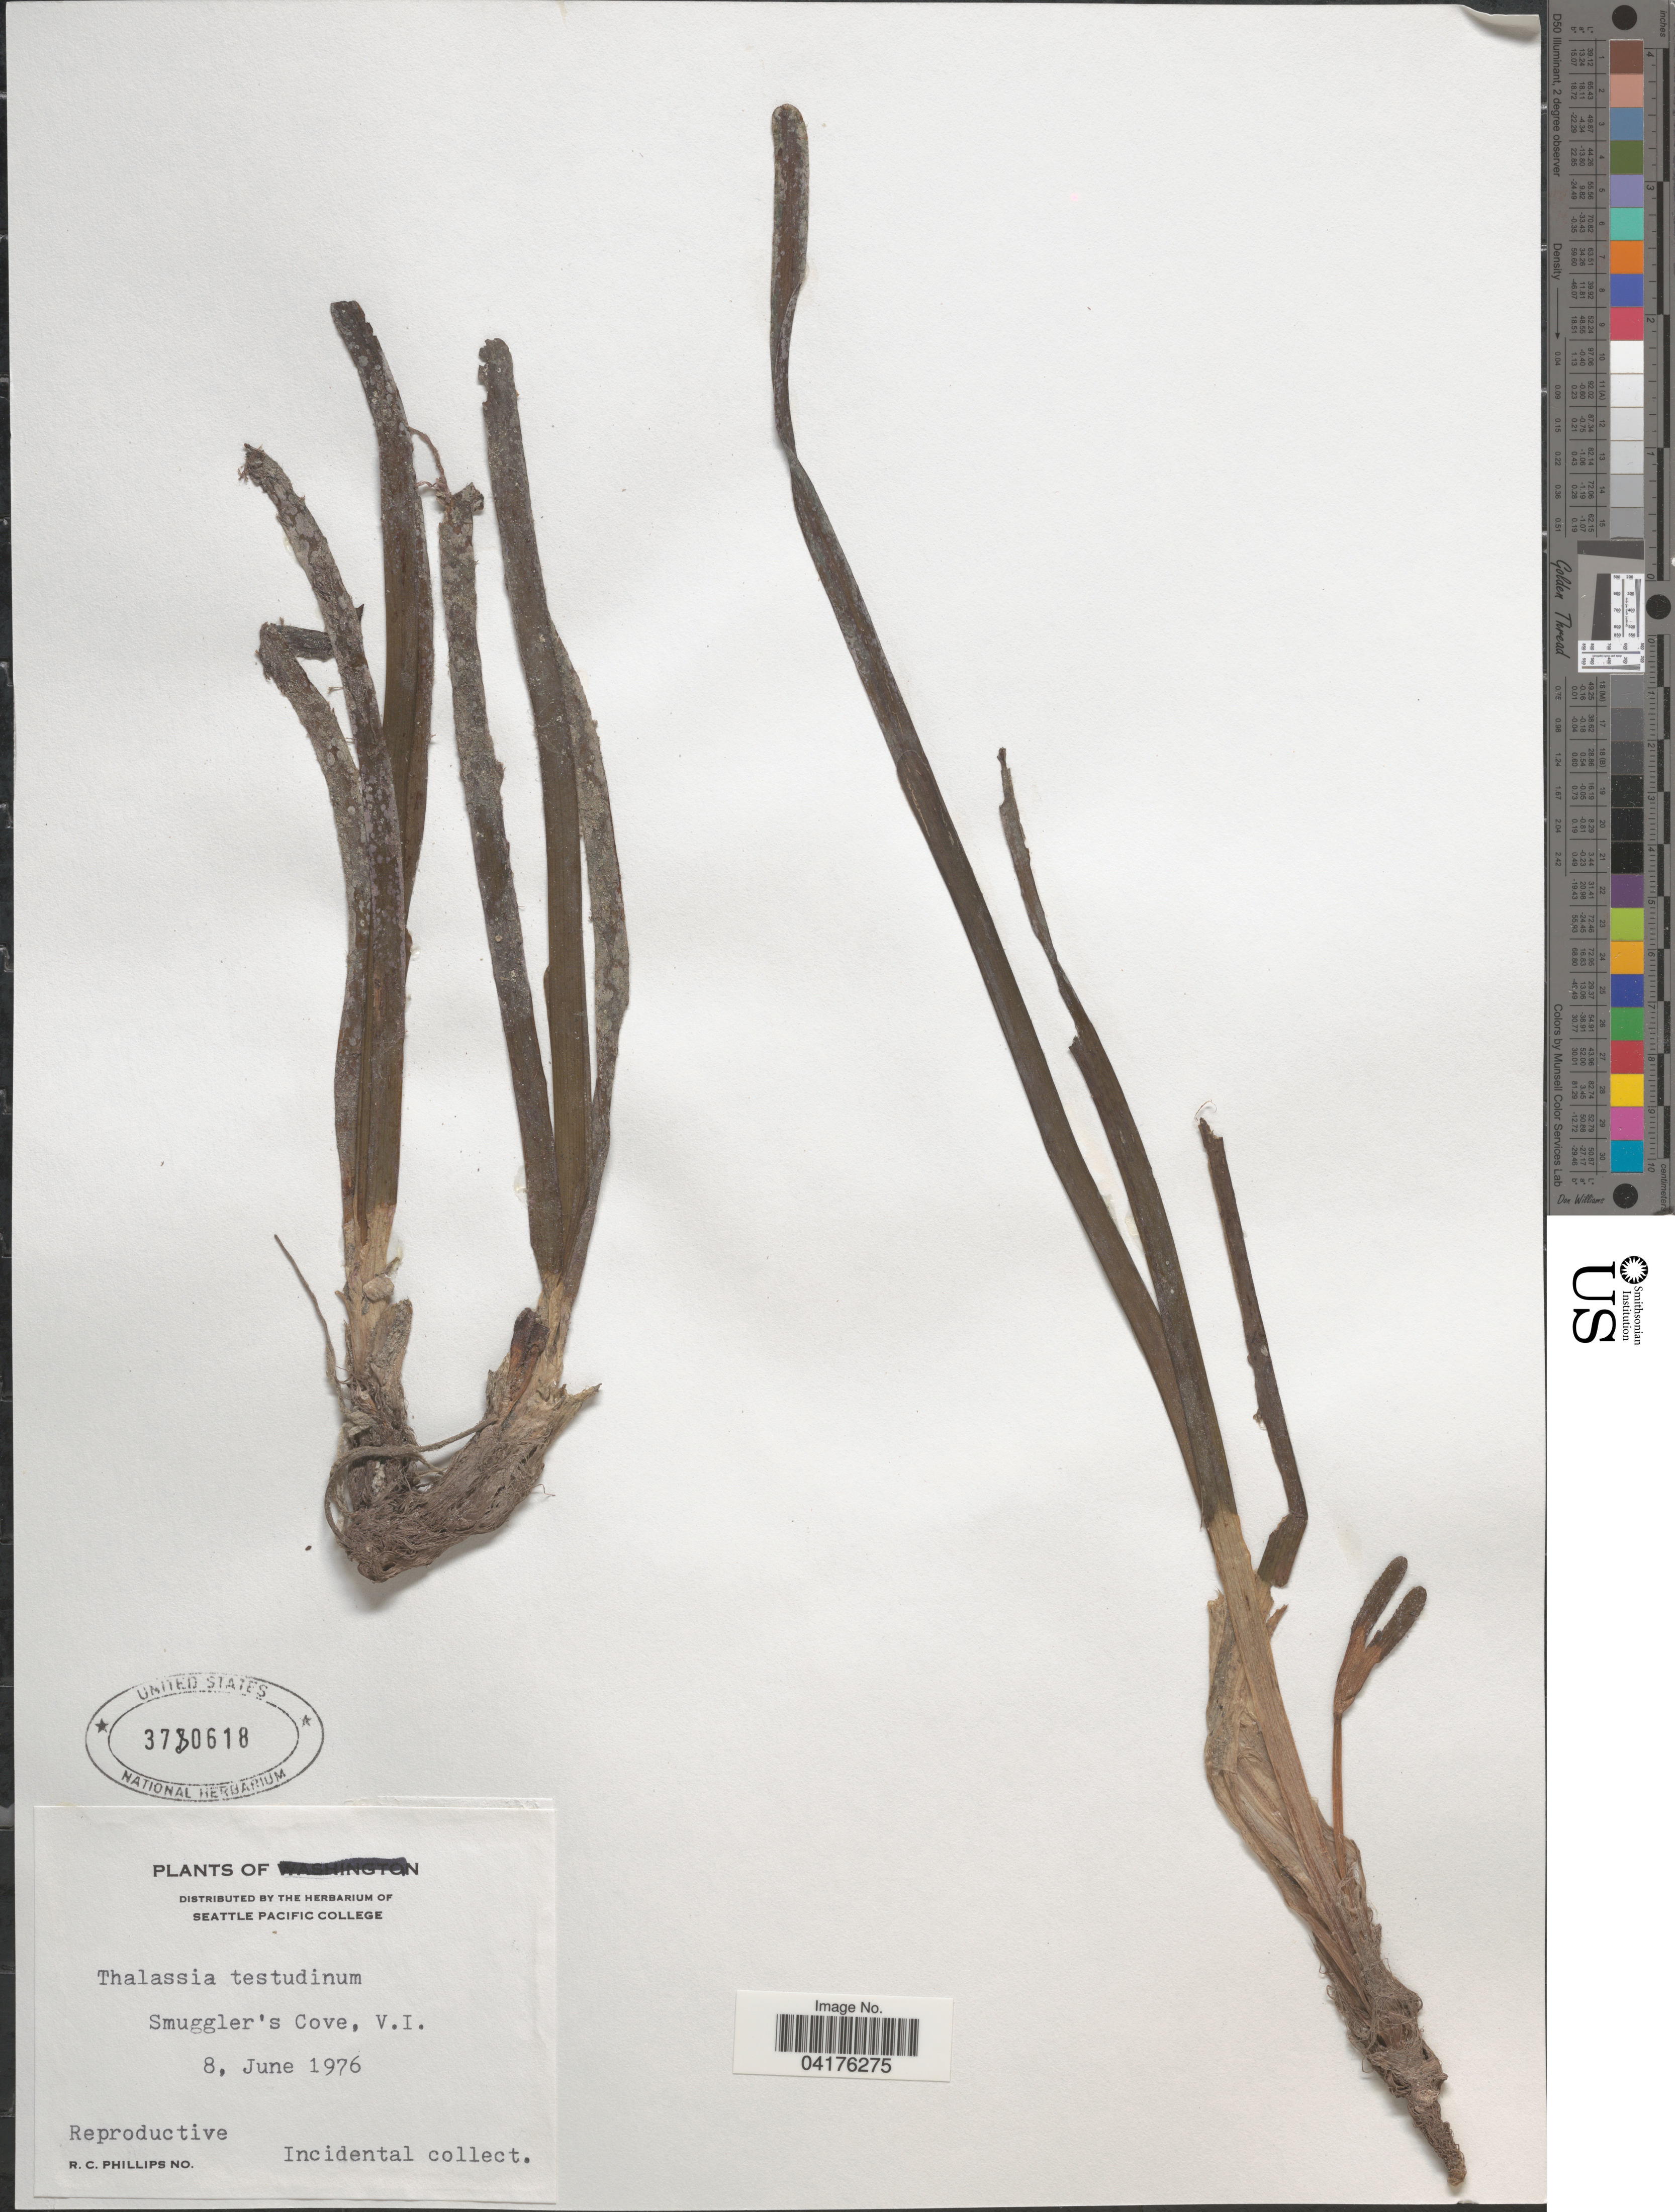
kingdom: Plantae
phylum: Tracheophyta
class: Liliopsida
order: Alismatales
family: Hydrocharitaceae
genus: Thalassia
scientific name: Thalassia testudinum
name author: Banks & Sol. ex K.D. Koenig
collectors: R. C. Phillips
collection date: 1976-06-08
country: U.S. Virgin Islands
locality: Smuggler's Cove, V. I.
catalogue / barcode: US 3780618